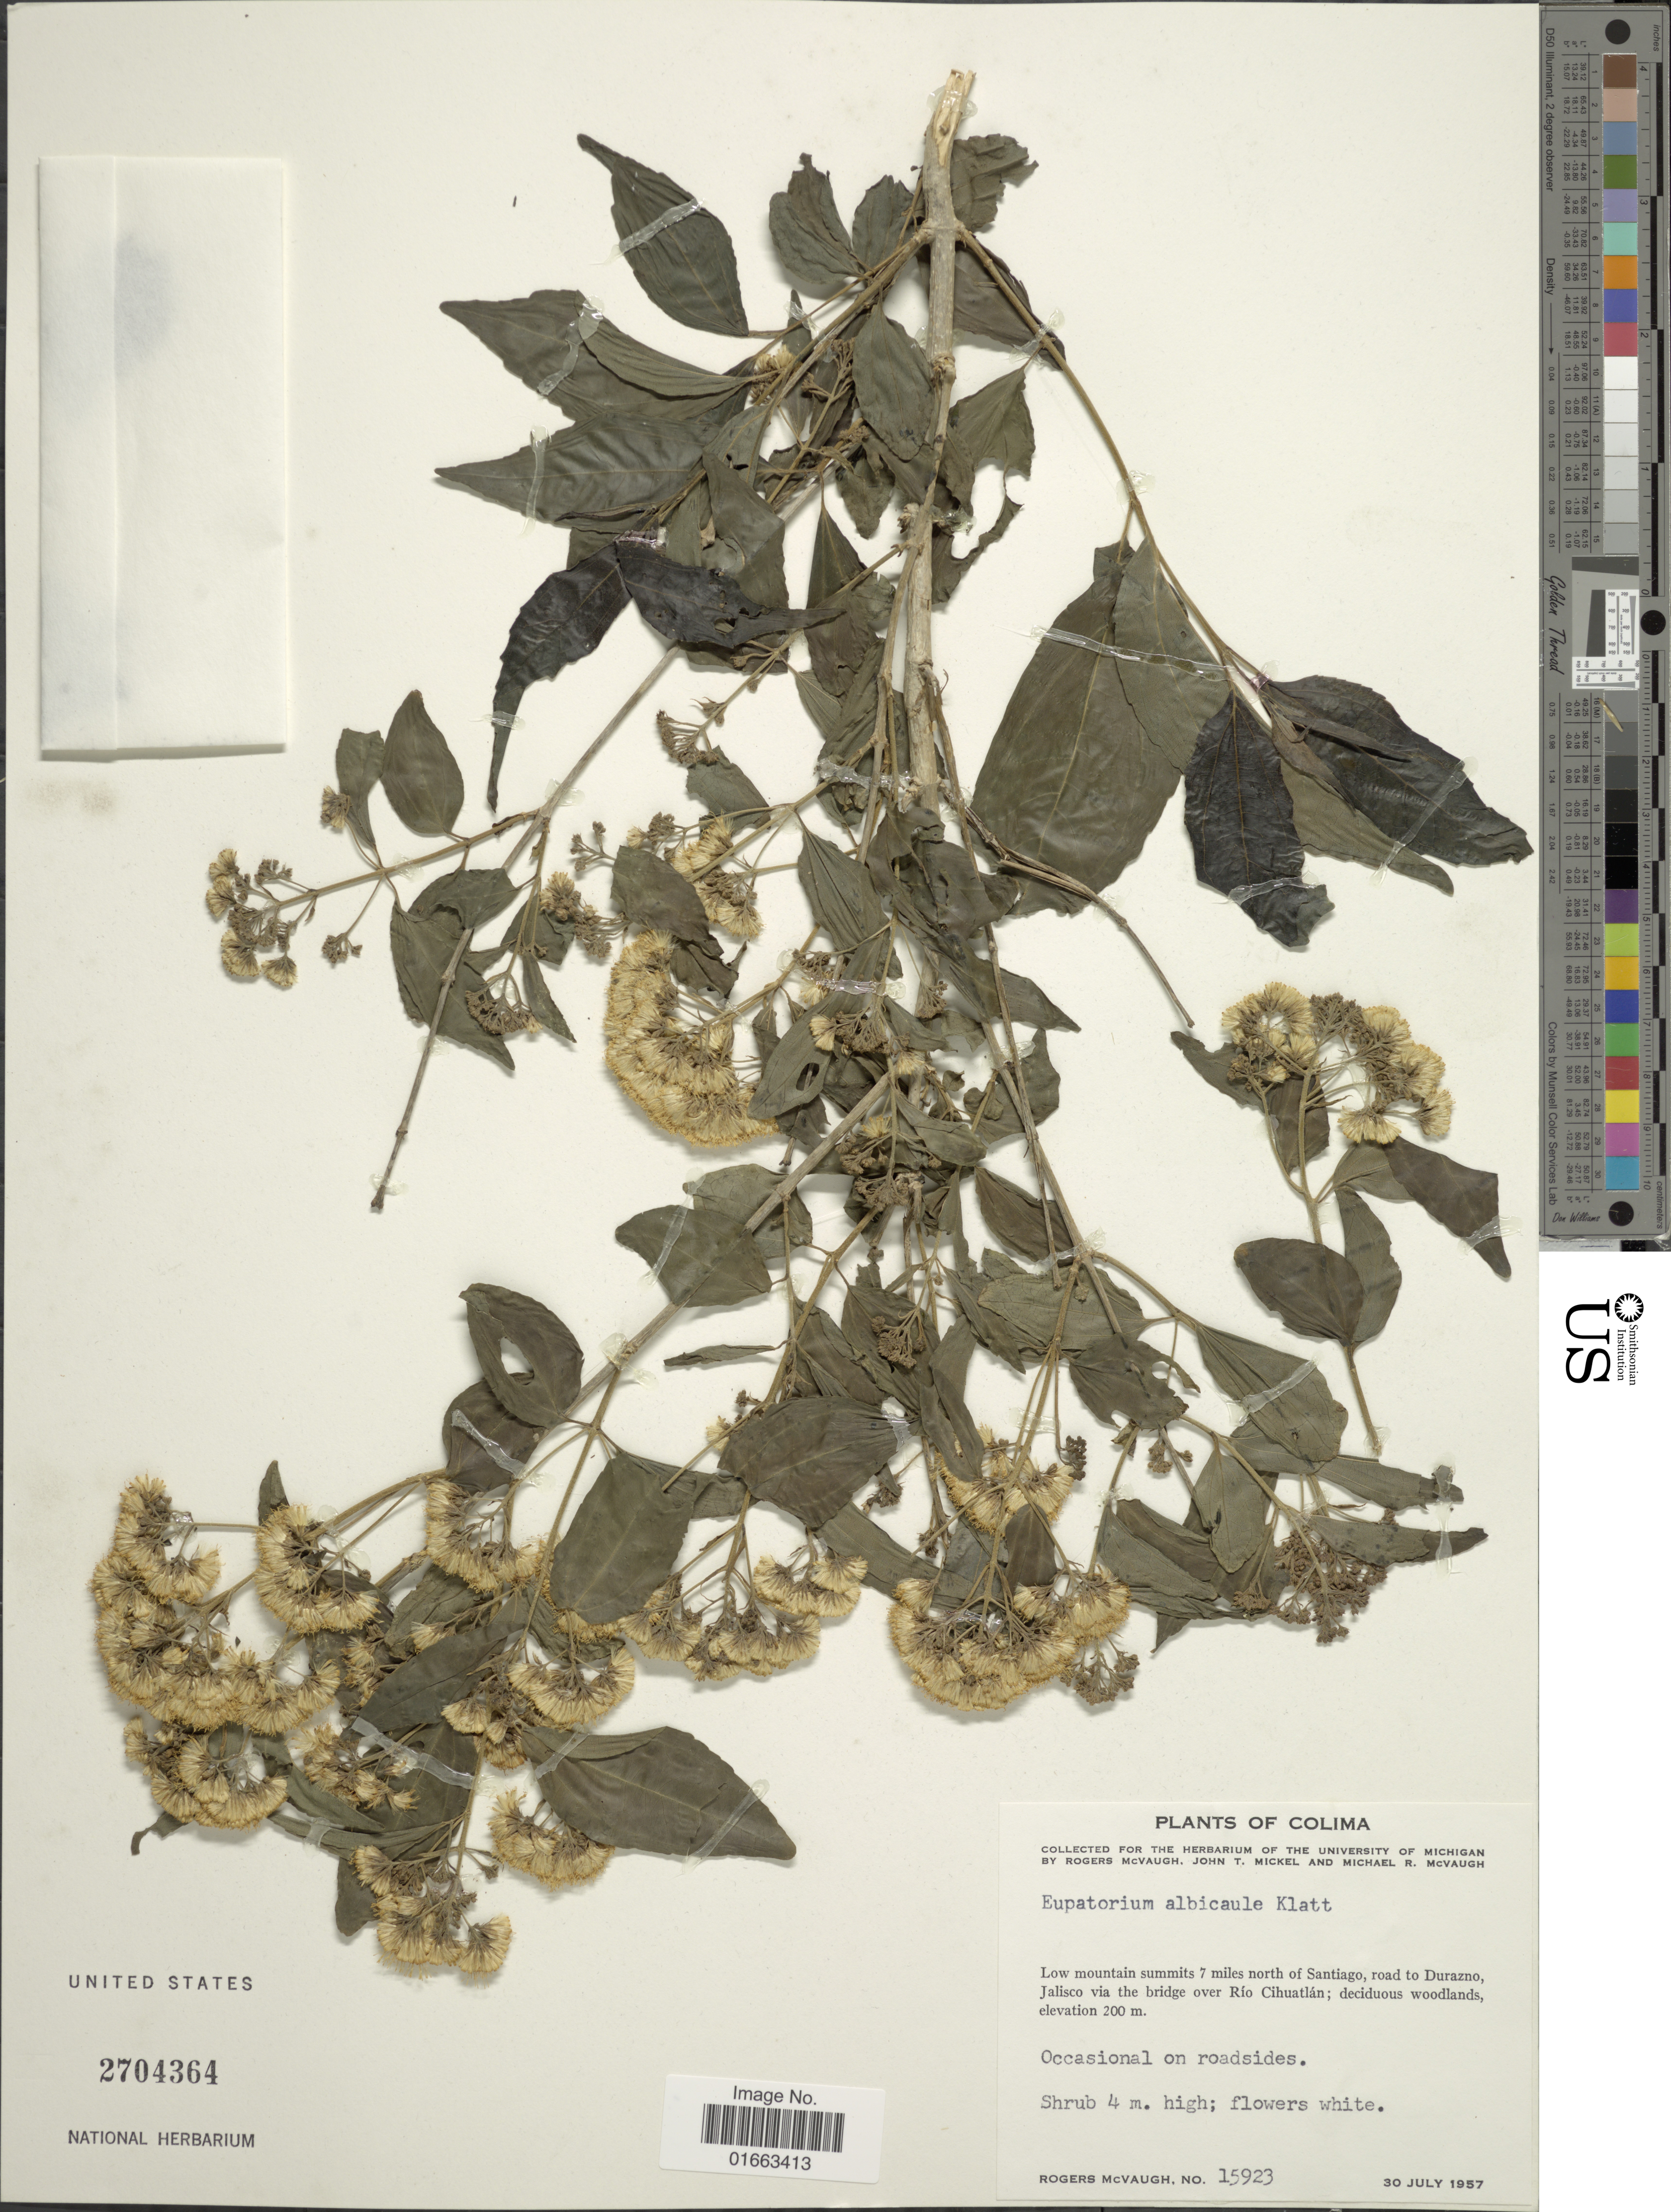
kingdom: Plantae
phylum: Tracheophyta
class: Magnoliopsida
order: Asterales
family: Asteraceae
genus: Koanophyllon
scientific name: Koanophyllon albicaule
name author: (Sch. Bip. ex Klatt) R.M. King & H. Rob.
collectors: R. McVaugh, J. T. Mickel & M. R. McVaugh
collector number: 15923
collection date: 1957-07-30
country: Mexico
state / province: Colima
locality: Low mountains summits 7 miles north of Santiago, road to Duranzo, Jalisco via the bridge Río Cihutlán; deciduous woodlands, occasional on roadsides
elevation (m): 200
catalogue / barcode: US 2704364